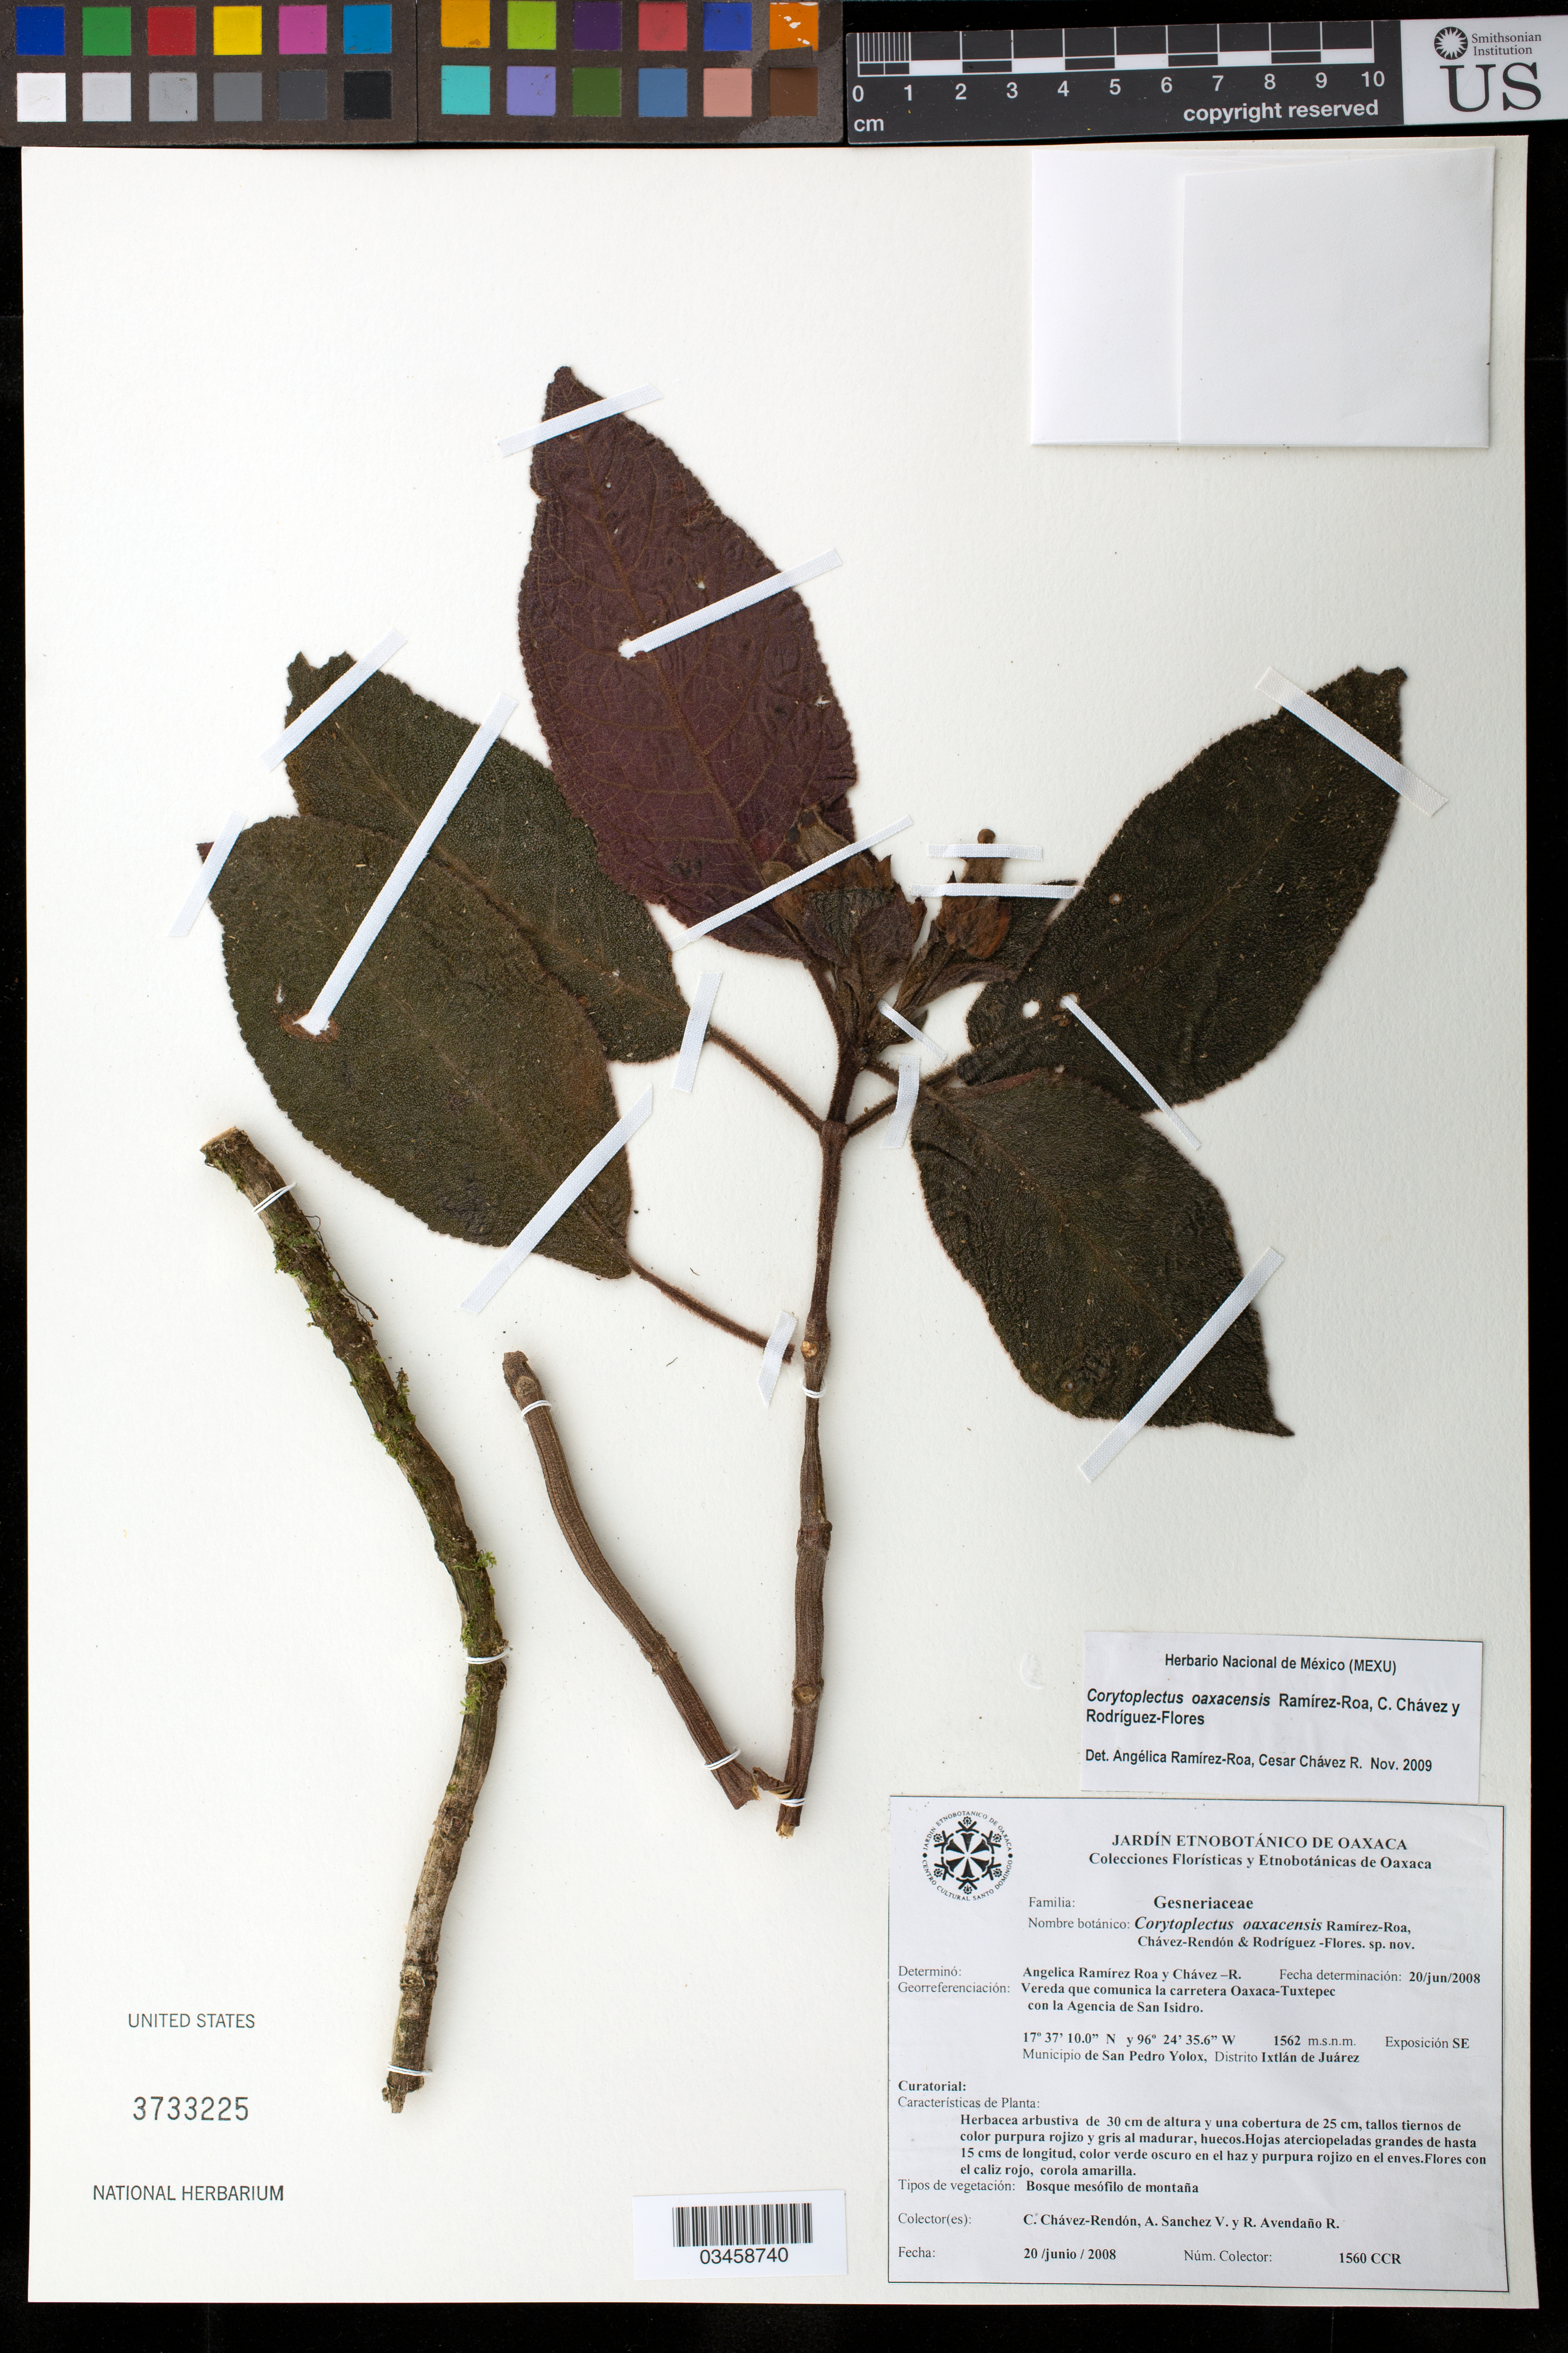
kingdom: Plantae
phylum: Tracheophyta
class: Magnoliopsida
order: Lamiales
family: Gesneriaceae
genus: Corytoplectus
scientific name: Corytoplectus oaxacensis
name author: Ram.-Roa et al.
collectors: C. Chavez- Rendon, A. Sanchez V. & R. Avendaño R.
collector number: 1560 CCR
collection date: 2008-06-20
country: Mexico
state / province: Oaxaca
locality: Vereda que comunica la carretera Oaxaca- Tuxtepec con la Agencia de San Isidro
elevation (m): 1562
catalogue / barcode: US 3733225